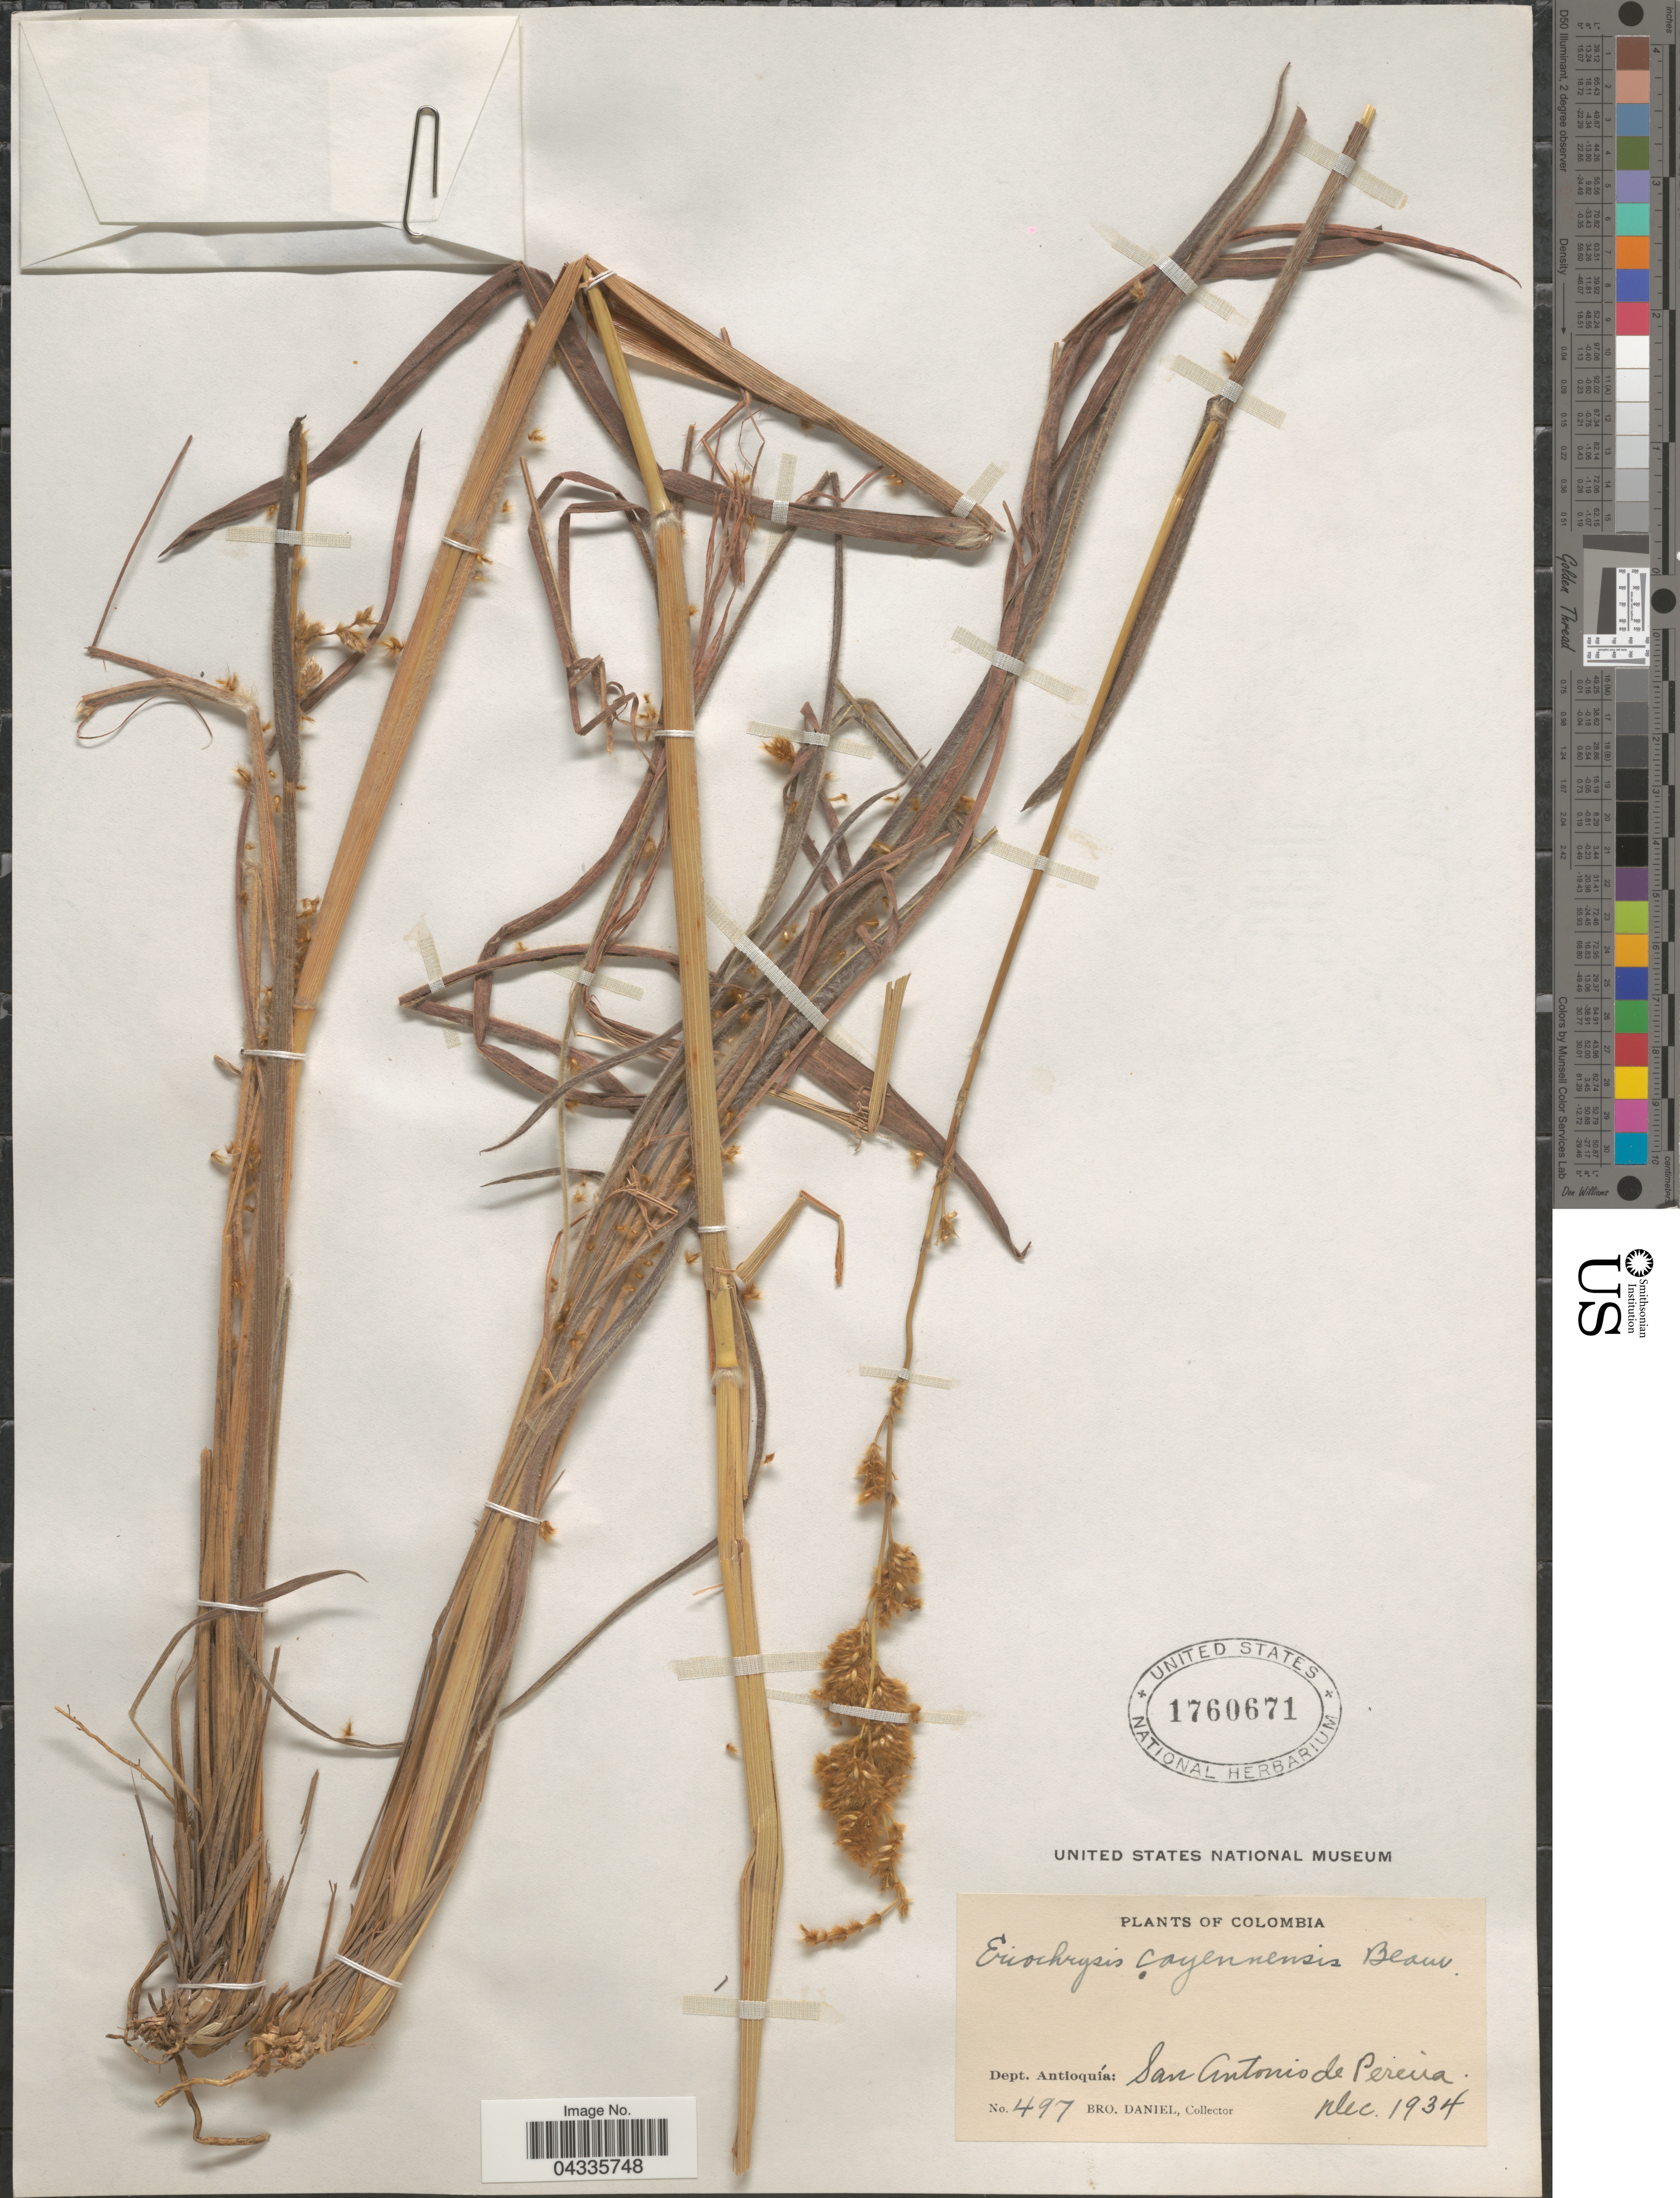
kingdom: Plantae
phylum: Tracheophyta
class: Liliopsida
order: Poales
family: Poaceae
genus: Eriochrysis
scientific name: Eriochrysis cayennensis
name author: P. Beauv.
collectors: Bro. Daniel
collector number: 497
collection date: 1934-12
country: Colombia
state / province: Antioquia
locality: Dept. Antioquía: San Antonio de Pereira.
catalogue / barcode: US 1760671